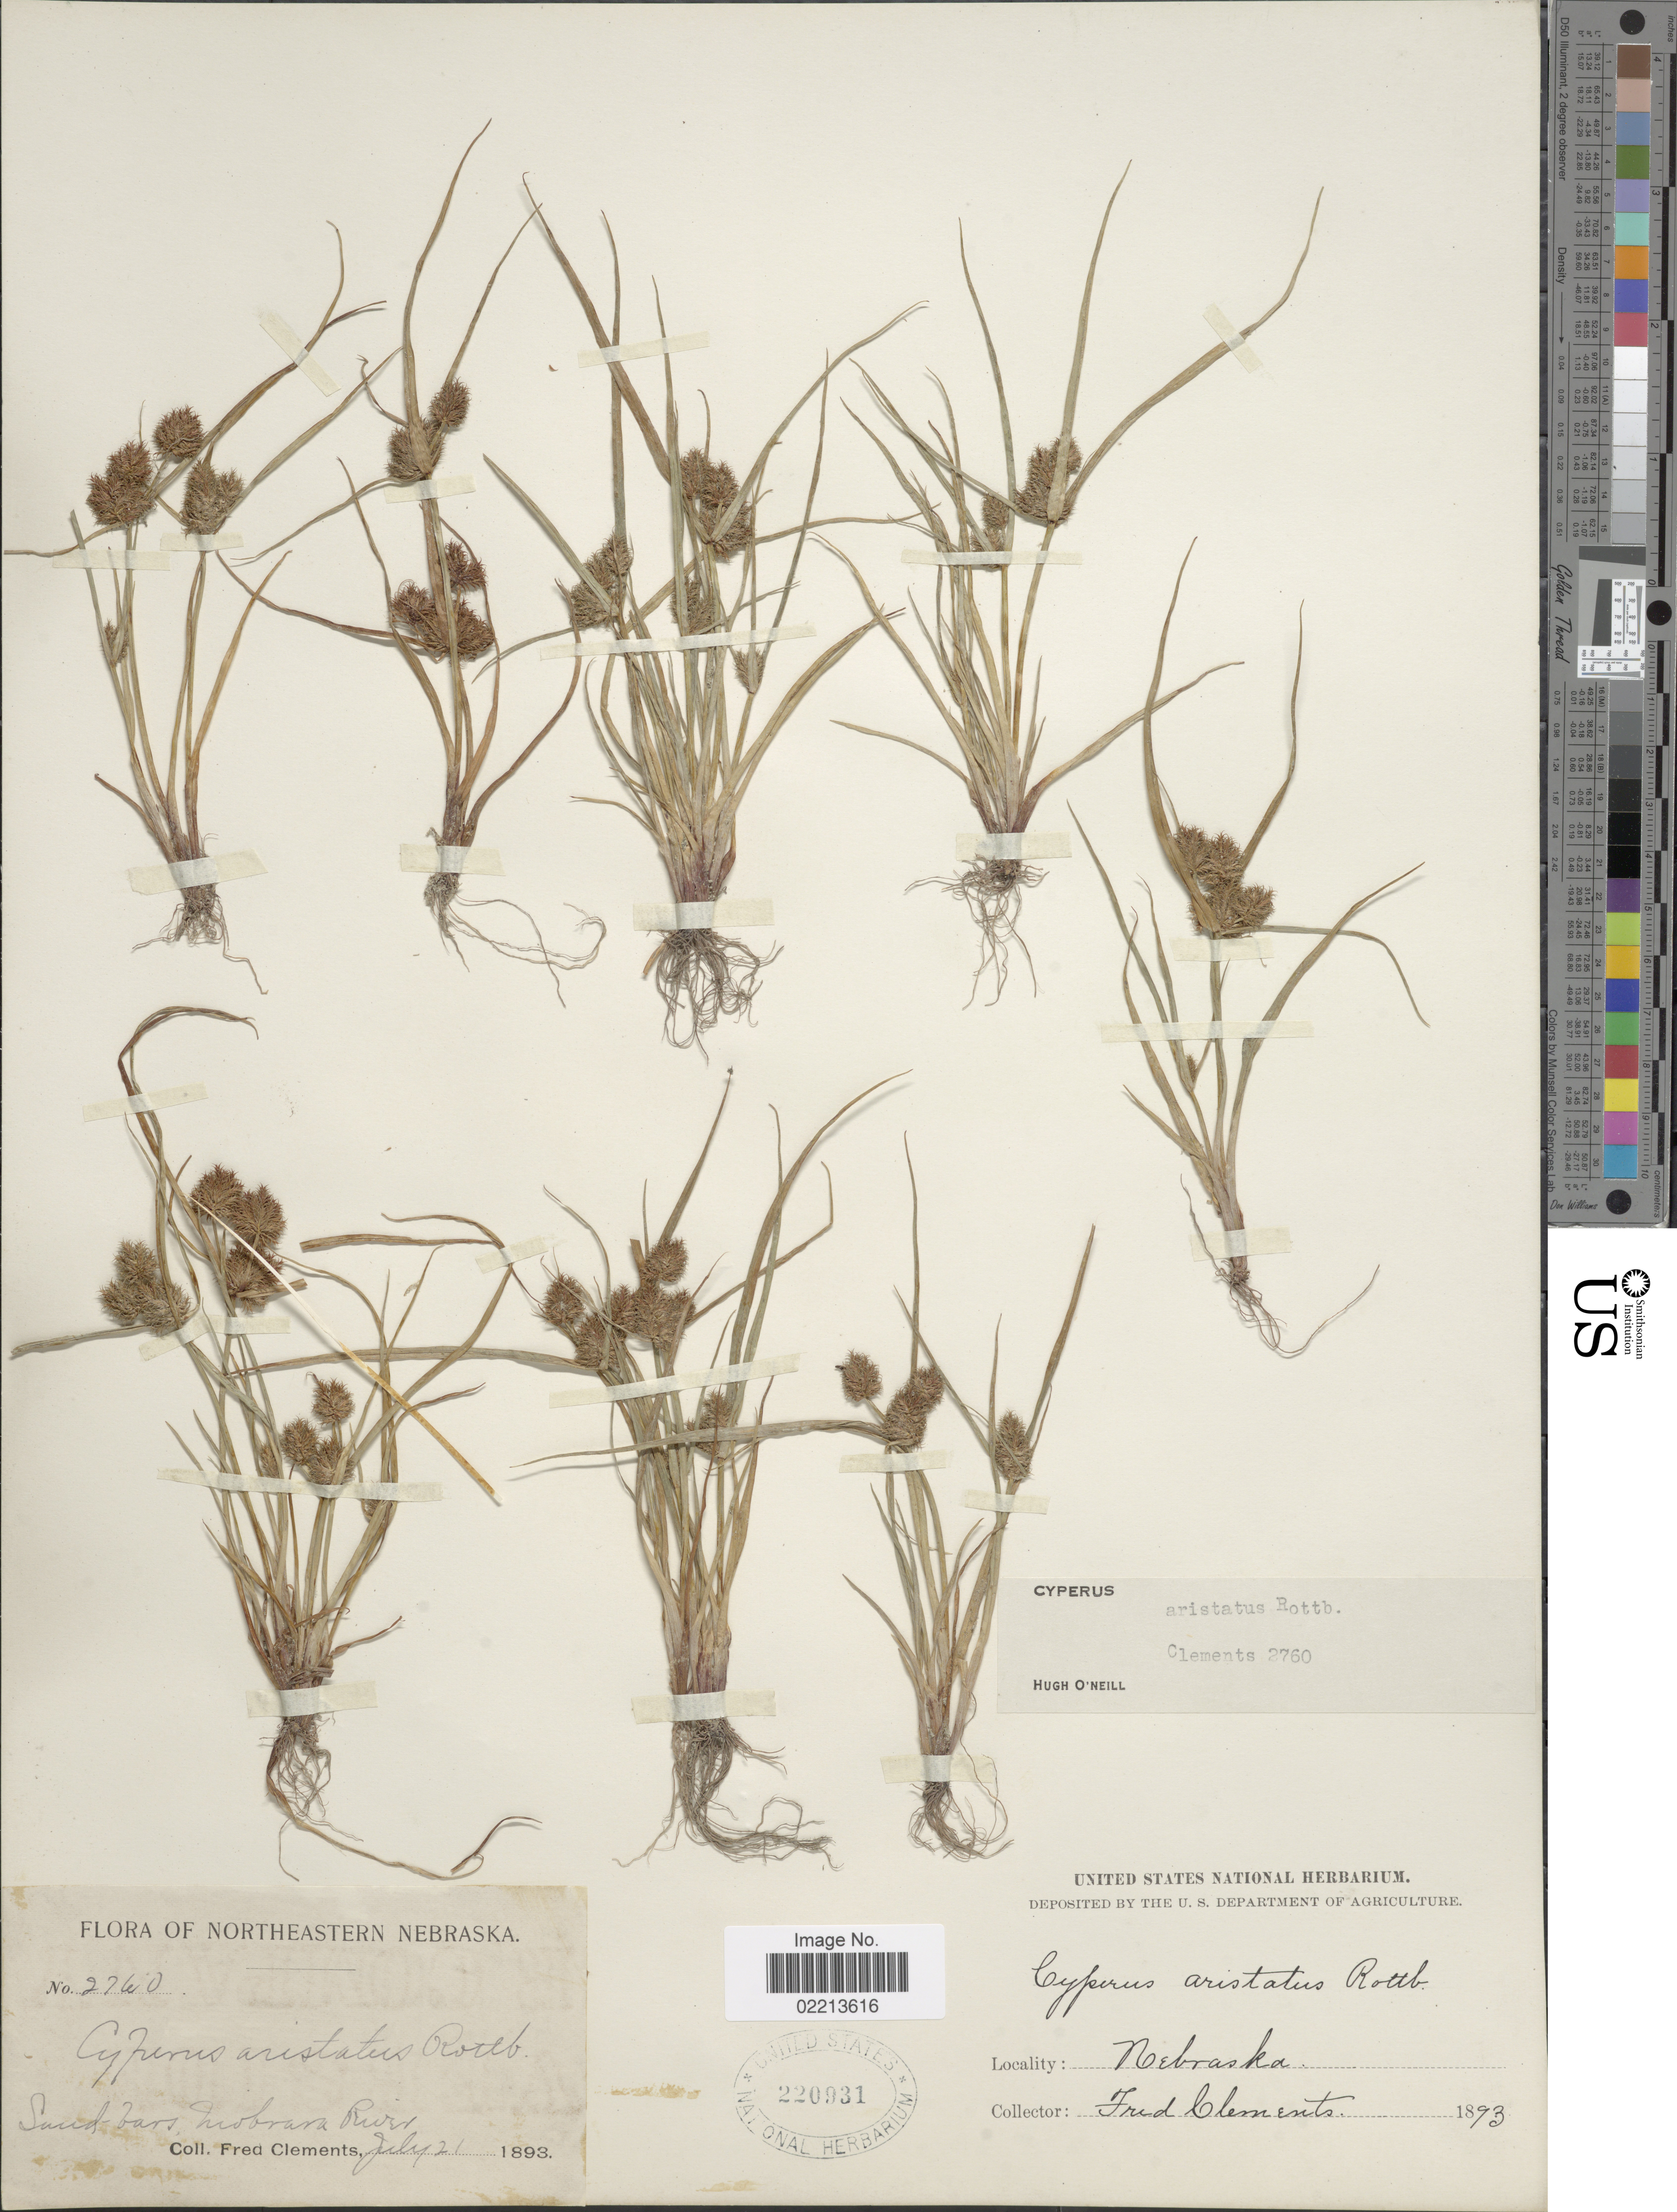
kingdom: Plantae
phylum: Tracheophyta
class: Liliopsida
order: Poales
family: Cyperaceae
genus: Cyperus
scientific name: Cyperus squarrosus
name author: L.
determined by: Strong, Mark T., (BOT), Smithsonian Institution - National Museum of Natural History (UNITED STATES)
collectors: F. E. Clements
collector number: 2710*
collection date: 1893-07-21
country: United States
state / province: Nebraska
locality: Sand bars, Mobara River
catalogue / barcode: US 220931